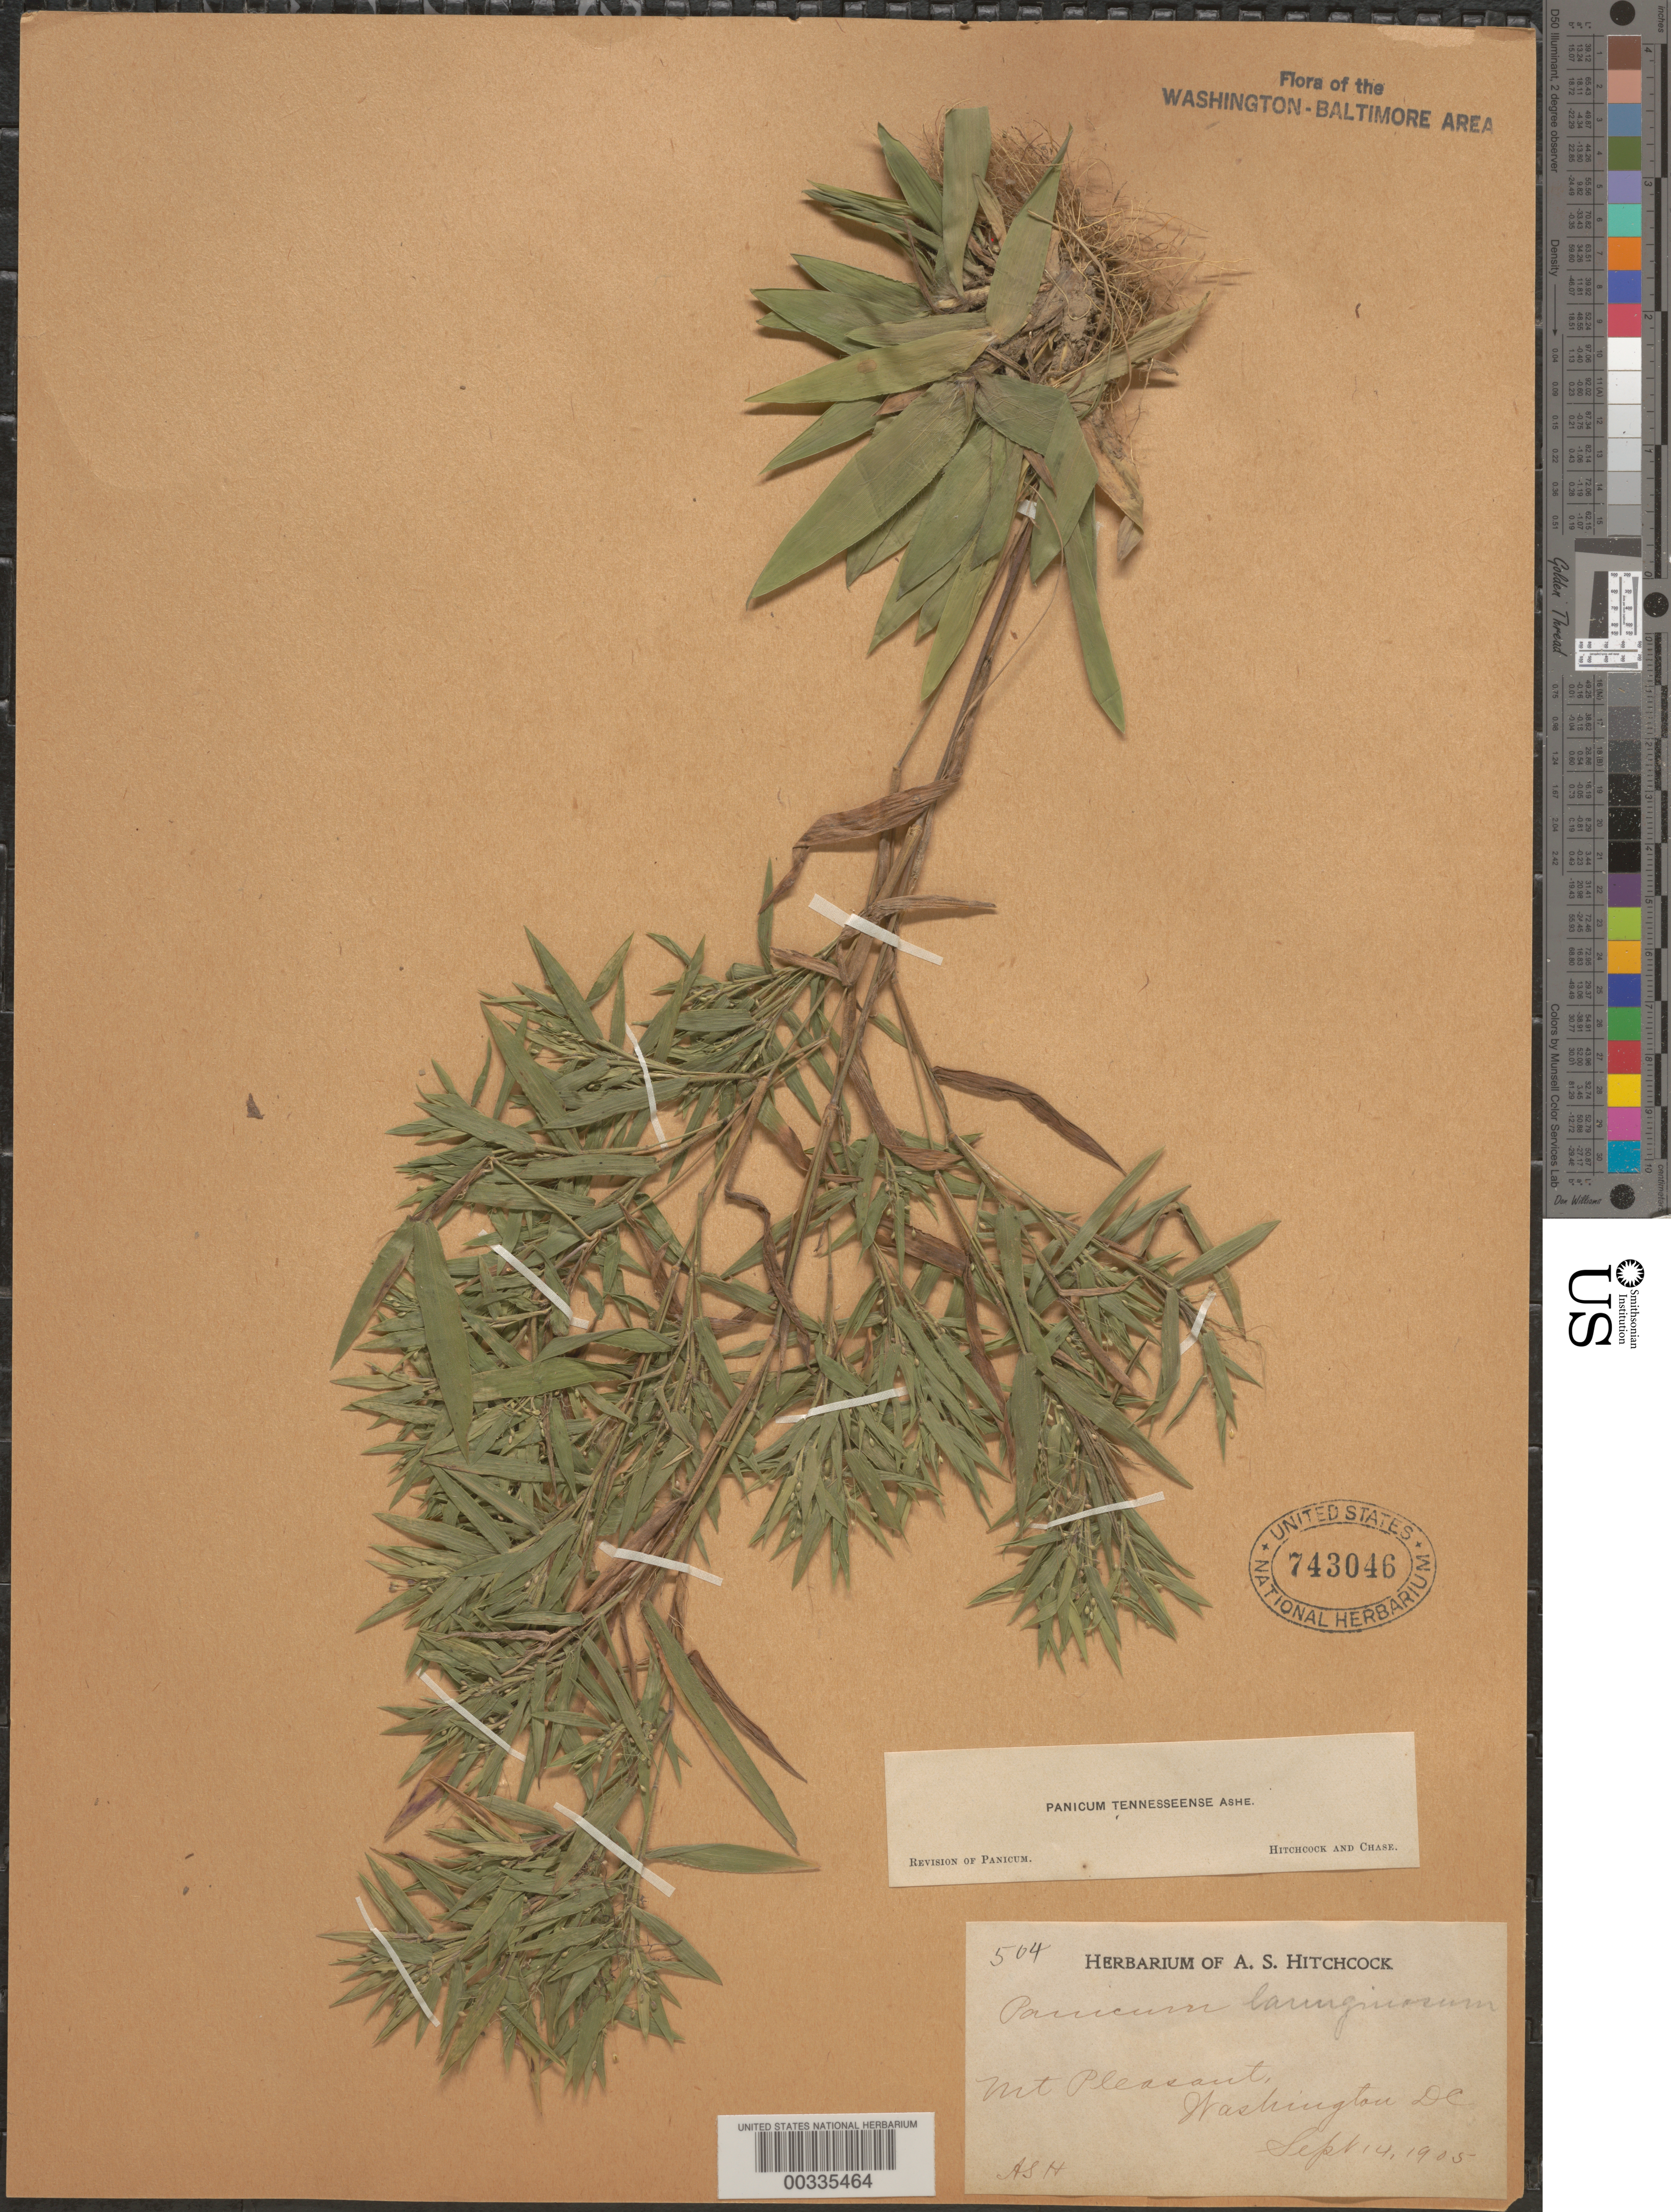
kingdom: Plantae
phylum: Tracheophyta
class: Liliopsida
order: Poales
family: Poaceae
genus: Dichanthelium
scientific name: Dichanthelium acuminatum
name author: (Sw.) Gould & C.A. Clark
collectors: A. S. Hitchcock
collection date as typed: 14 Sep 1905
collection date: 1905-09-14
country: United States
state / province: District of Columbia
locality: Mount Pleasant Rock Creek Park and Vicinity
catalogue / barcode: US 743046